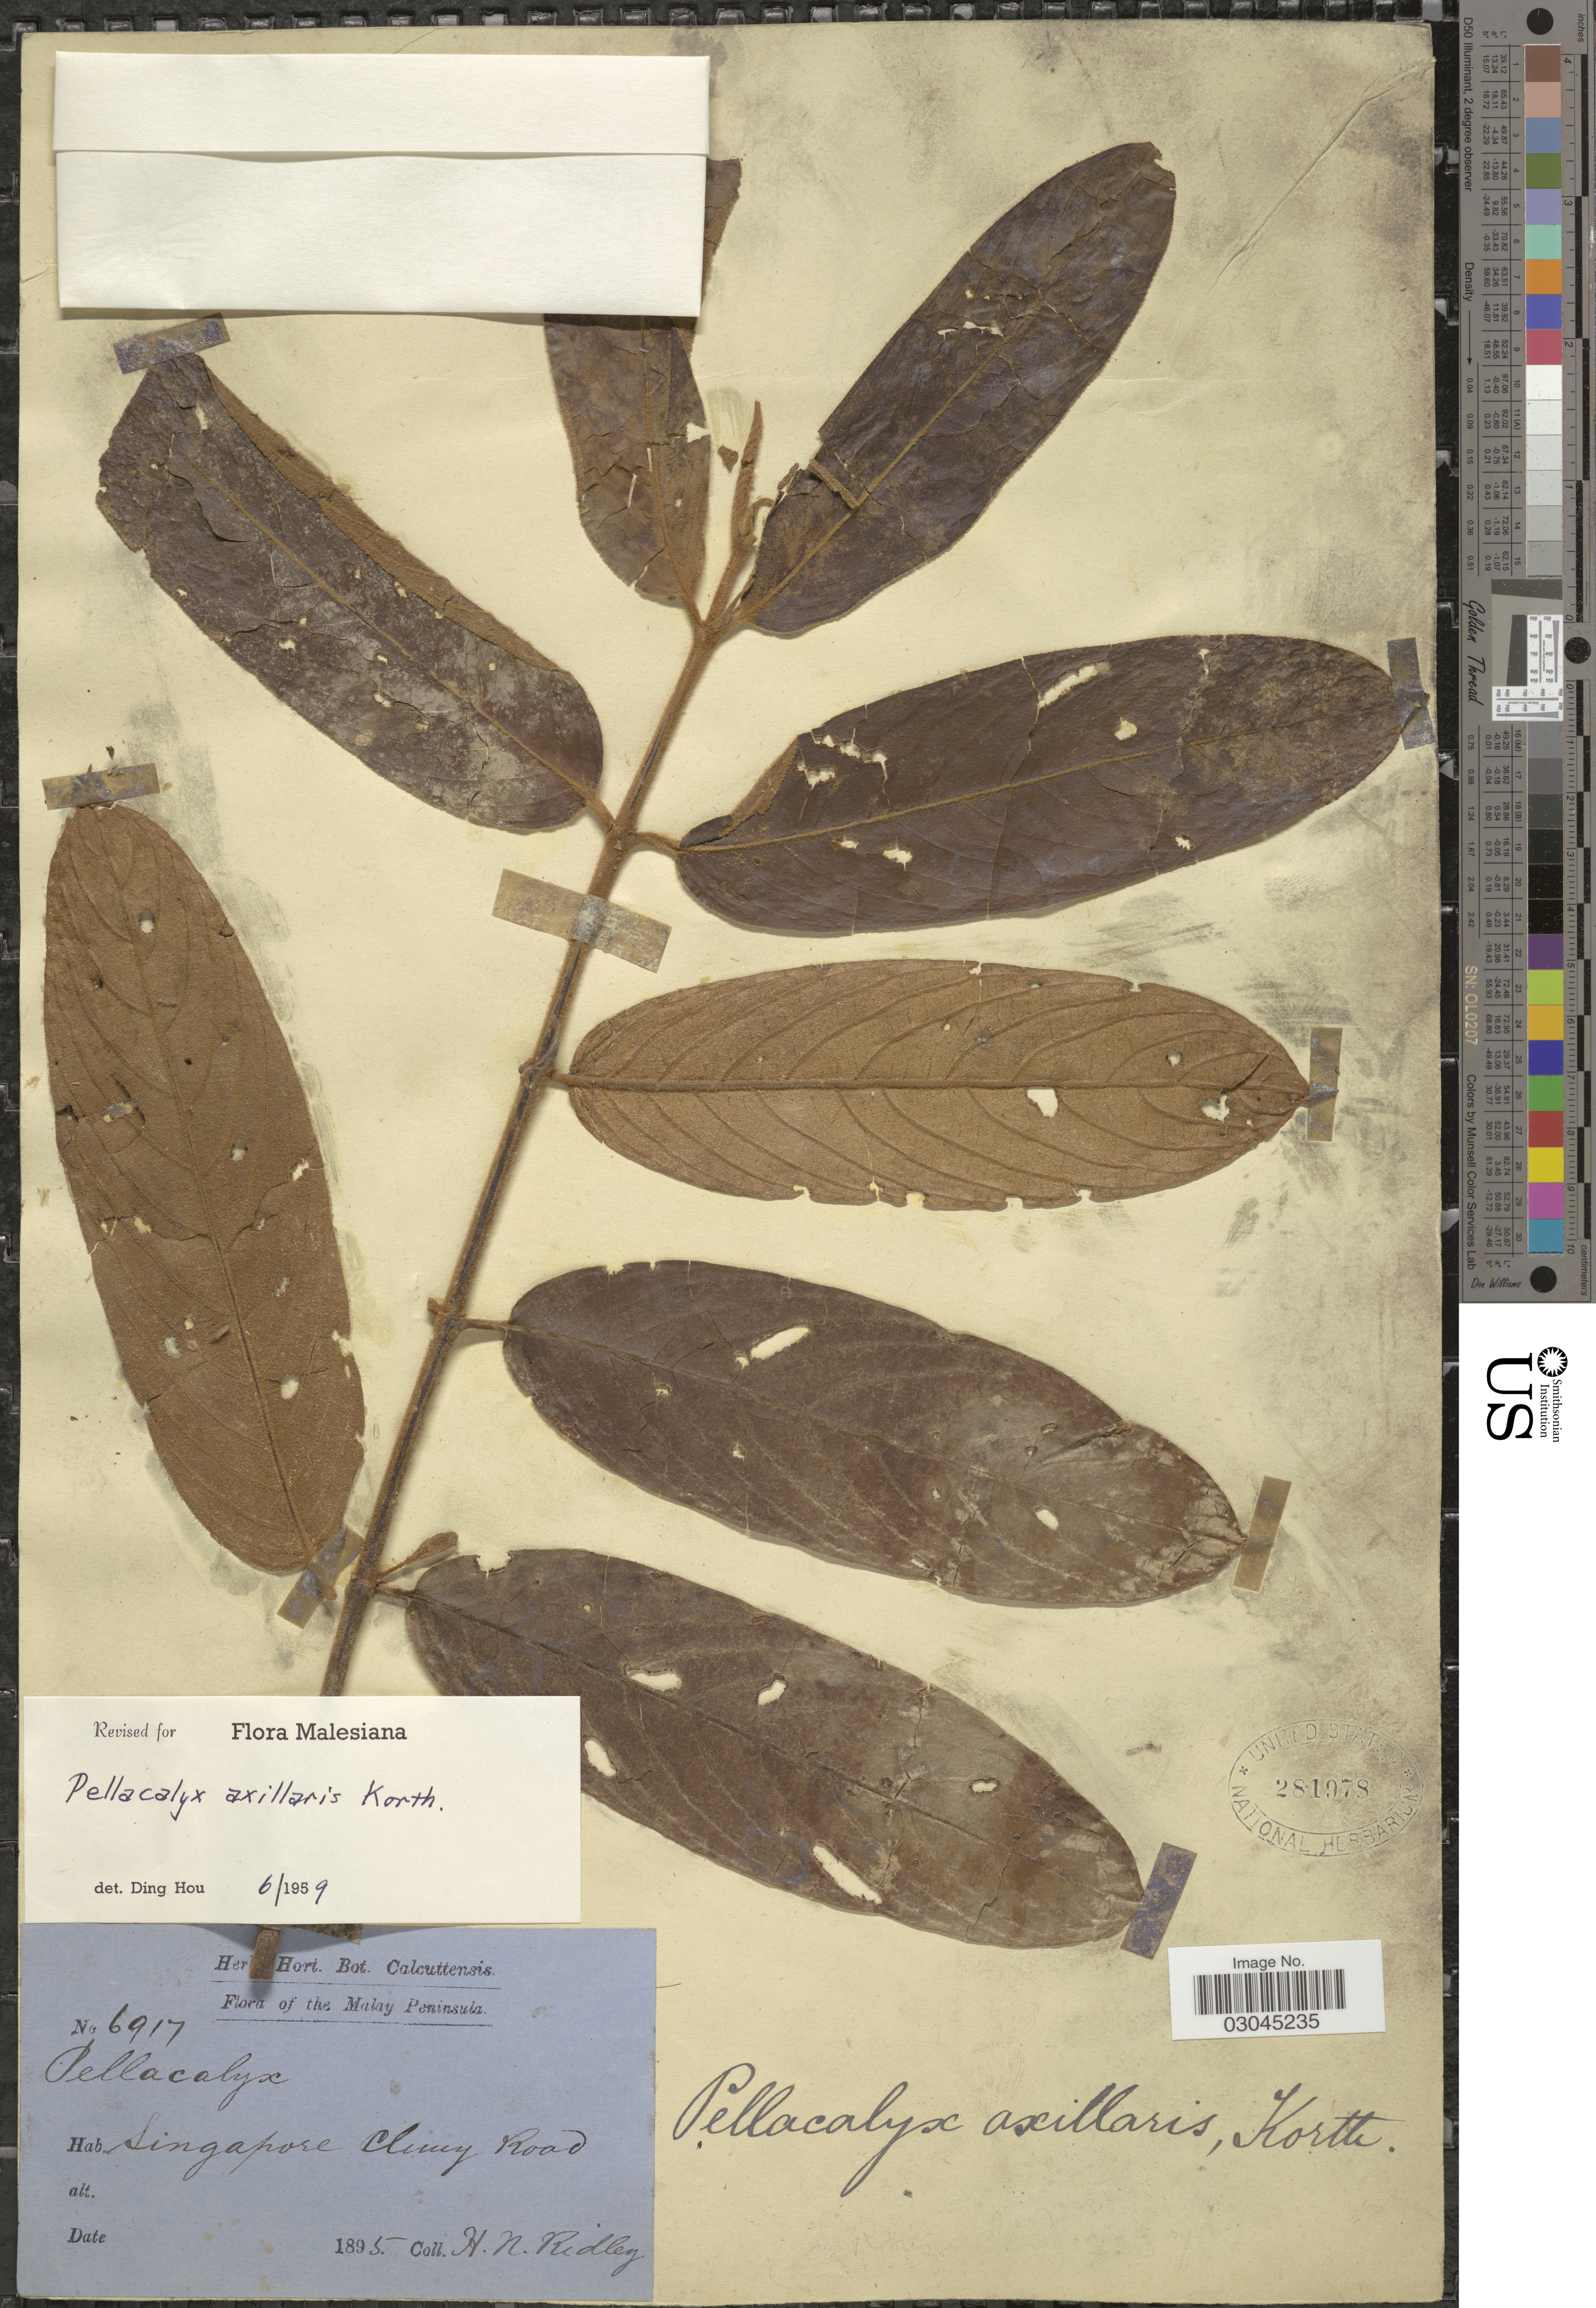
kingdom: Plantae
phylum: Tracheophyta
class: Magnoliopsida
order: Malpighiales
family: Rhizophoraceae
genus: Pellacalyx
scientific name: Pellacalyx axillaris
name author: Korth.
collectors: H. N. Ridley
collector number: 6917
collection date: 1895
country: Singapore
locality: Malay Peninsula. Singapore Cluny Road.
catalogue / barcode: US 281978